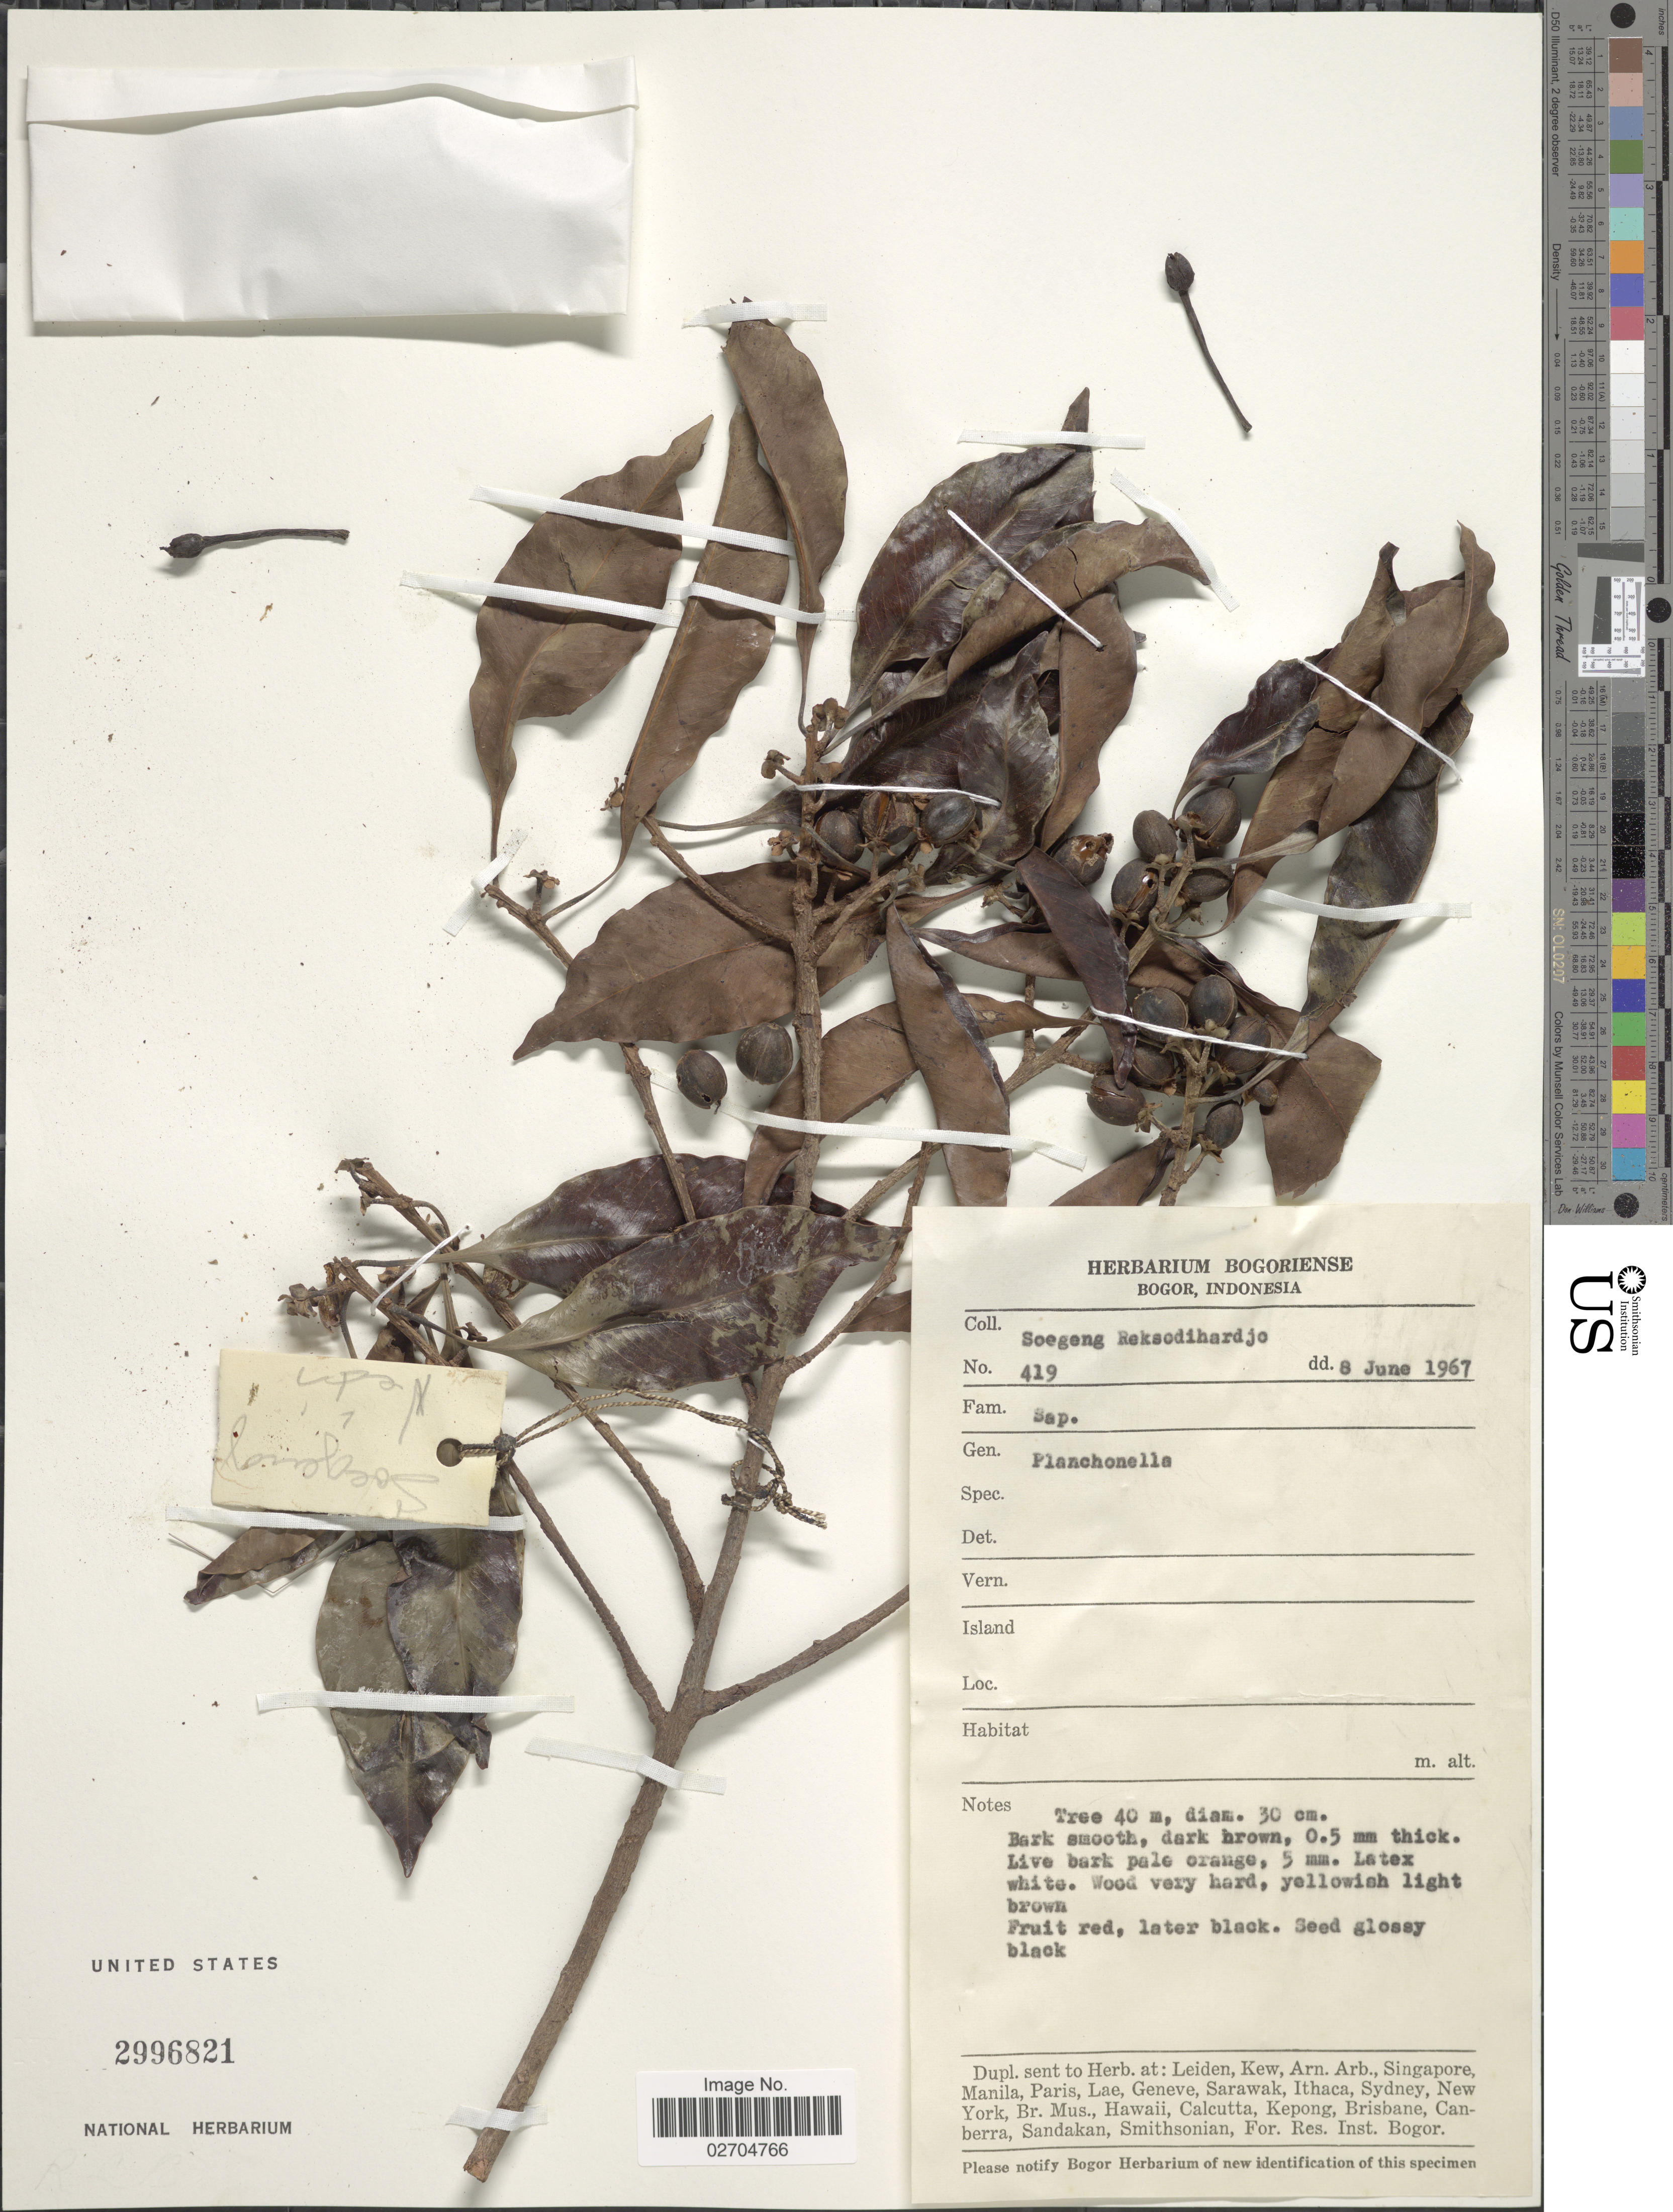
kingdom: Plantae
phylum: Tracheophyta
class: Magnoliopsida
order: Ericales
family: Sapotaceae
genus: Planchonella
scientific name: Planchonella sp.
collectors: S. Reksodihardjo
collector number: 419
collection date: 1967-06-08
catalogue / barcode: US 2996821